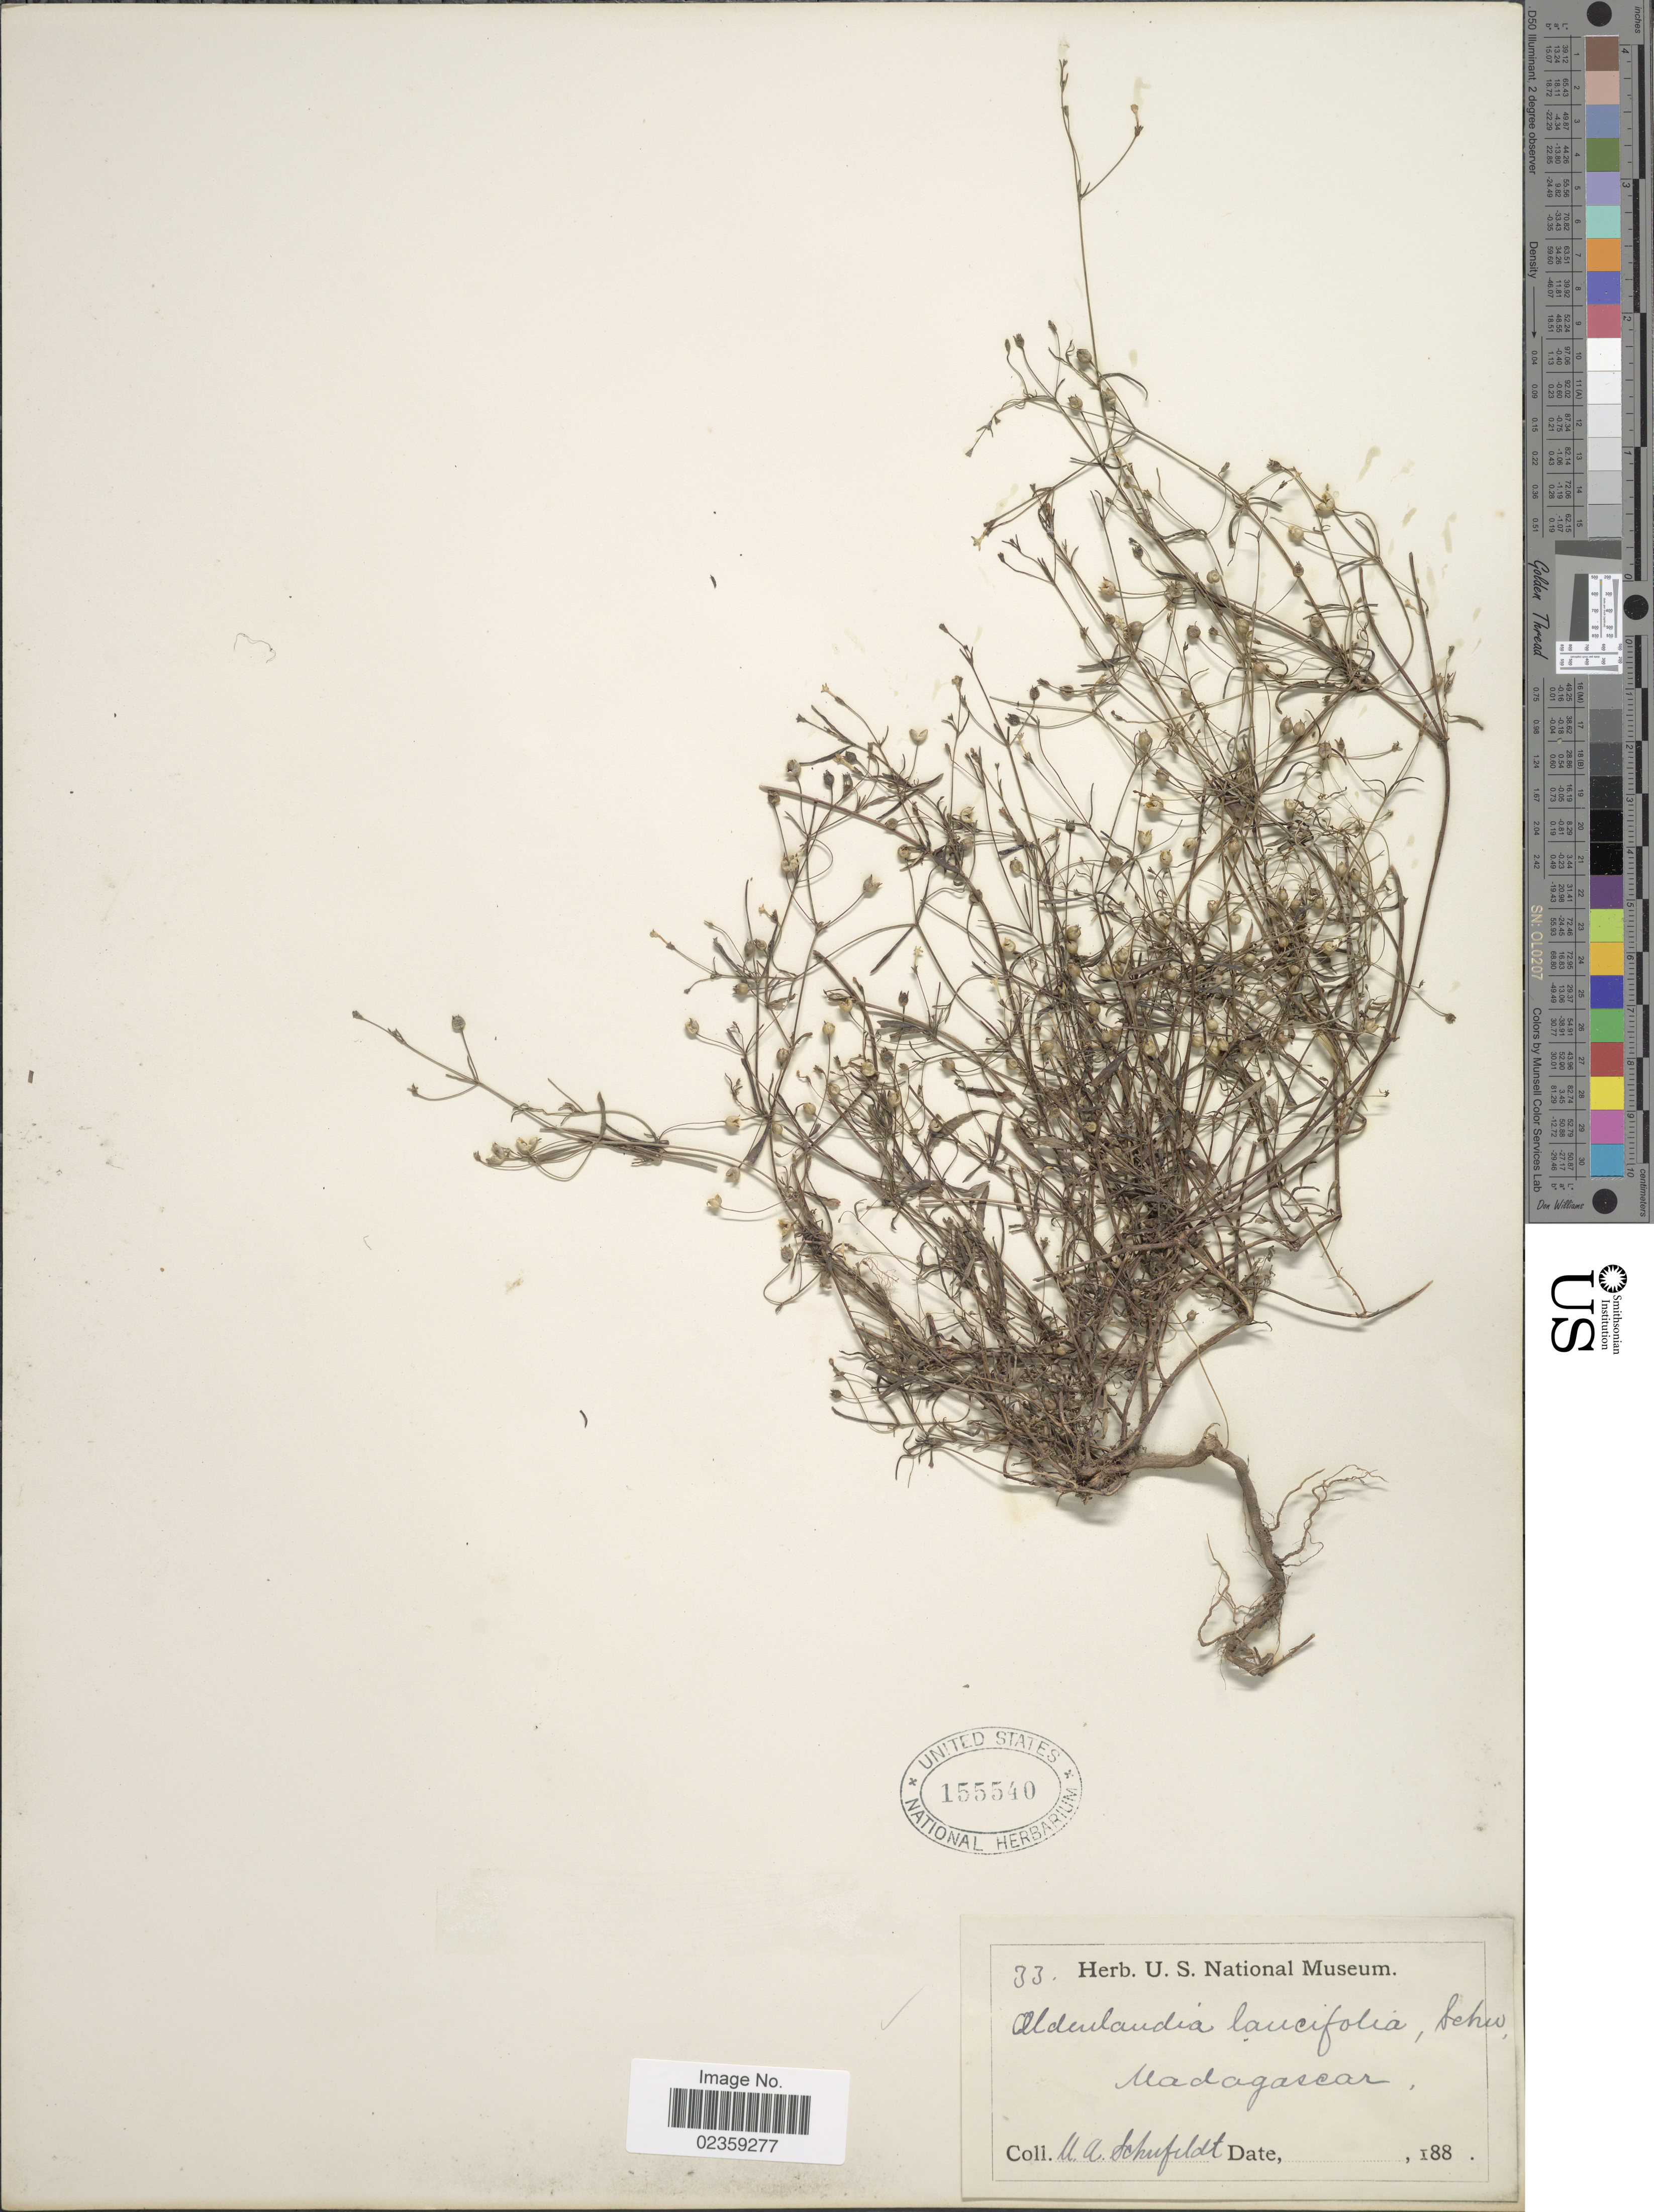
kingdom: Plantae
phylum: Tracheophyta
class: Magnoliopsida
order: Gentianales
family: Rubiaceae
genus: Oldenlandia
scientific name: Oldenlandia lancifolia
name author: (Schumach.) DC.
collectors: U. Schufeldt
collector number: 33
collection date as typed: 188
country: Madagascar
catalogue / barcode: US 155540